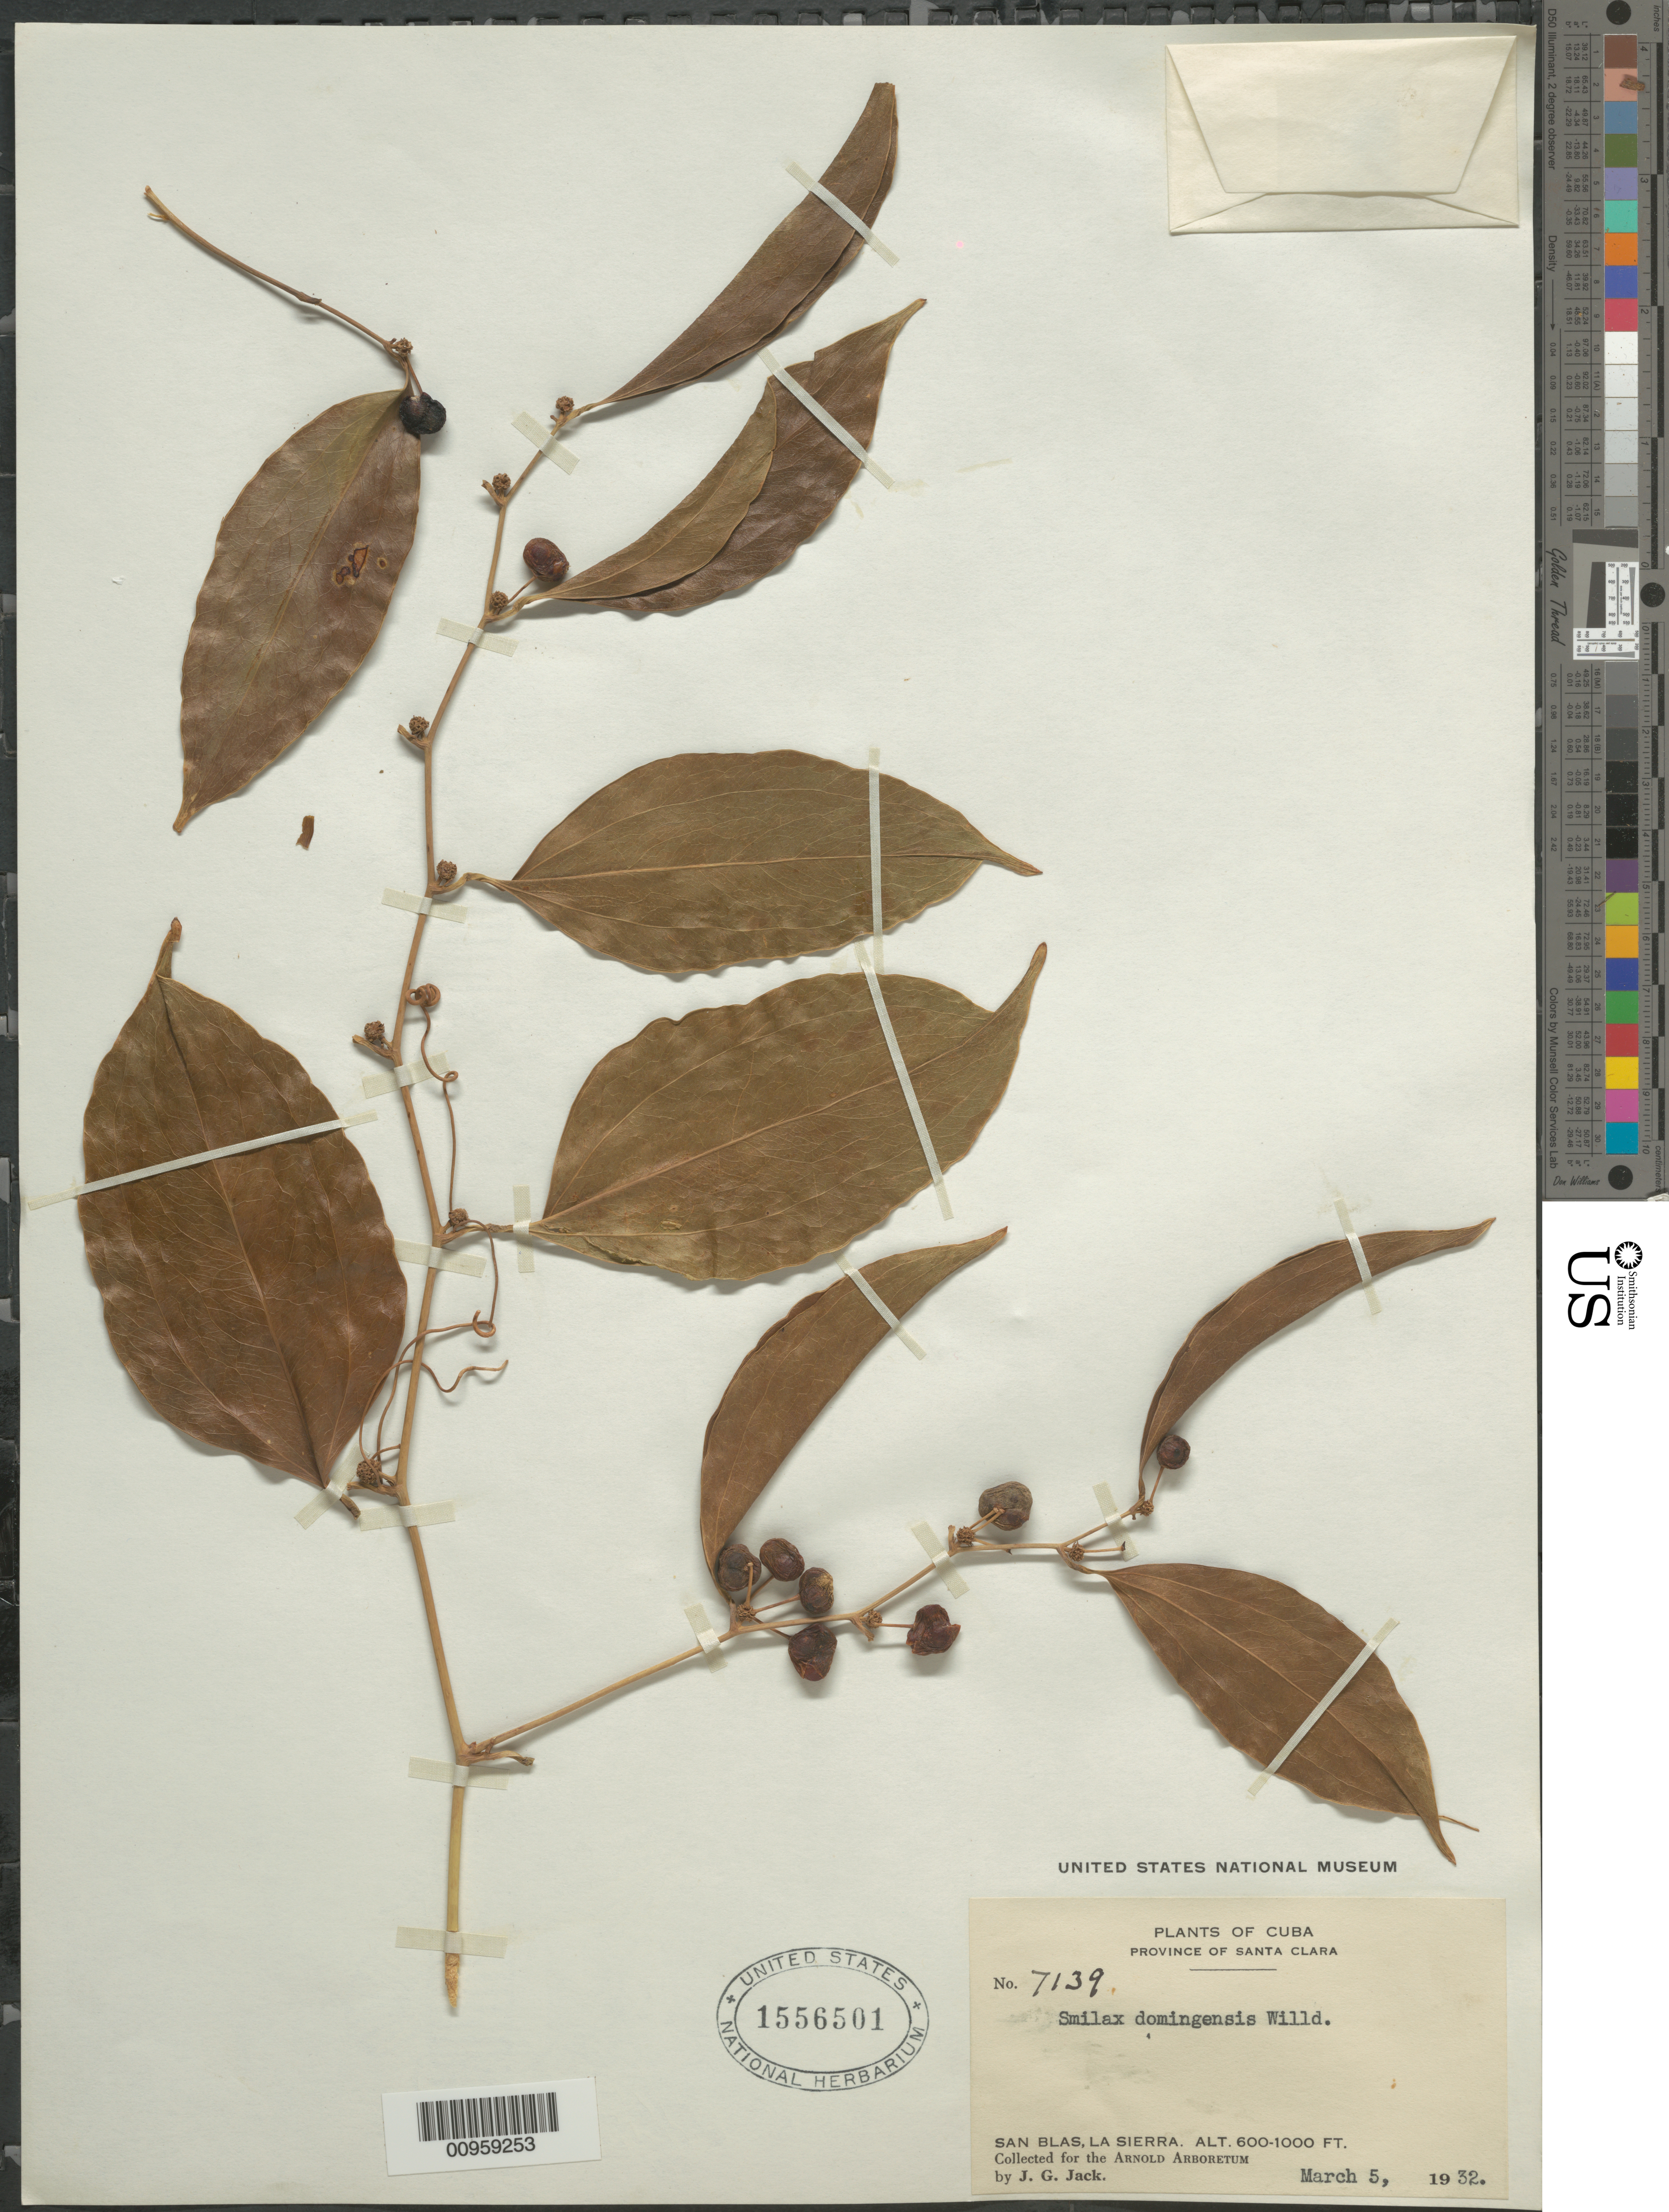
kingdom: Plantae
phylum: Tracheophyta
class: Liliopsida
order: Liliales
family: Smilacaceae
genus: Smilax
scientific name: Smilax domingensis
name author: Willd.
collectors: J. G. Jack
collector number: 7139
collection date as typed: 05 Mar 1932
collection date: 1932-03-05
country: Cuba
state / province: Las Villas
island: Cuba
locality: San Blas, La Sierra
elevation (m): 183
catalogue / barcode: US 1556501